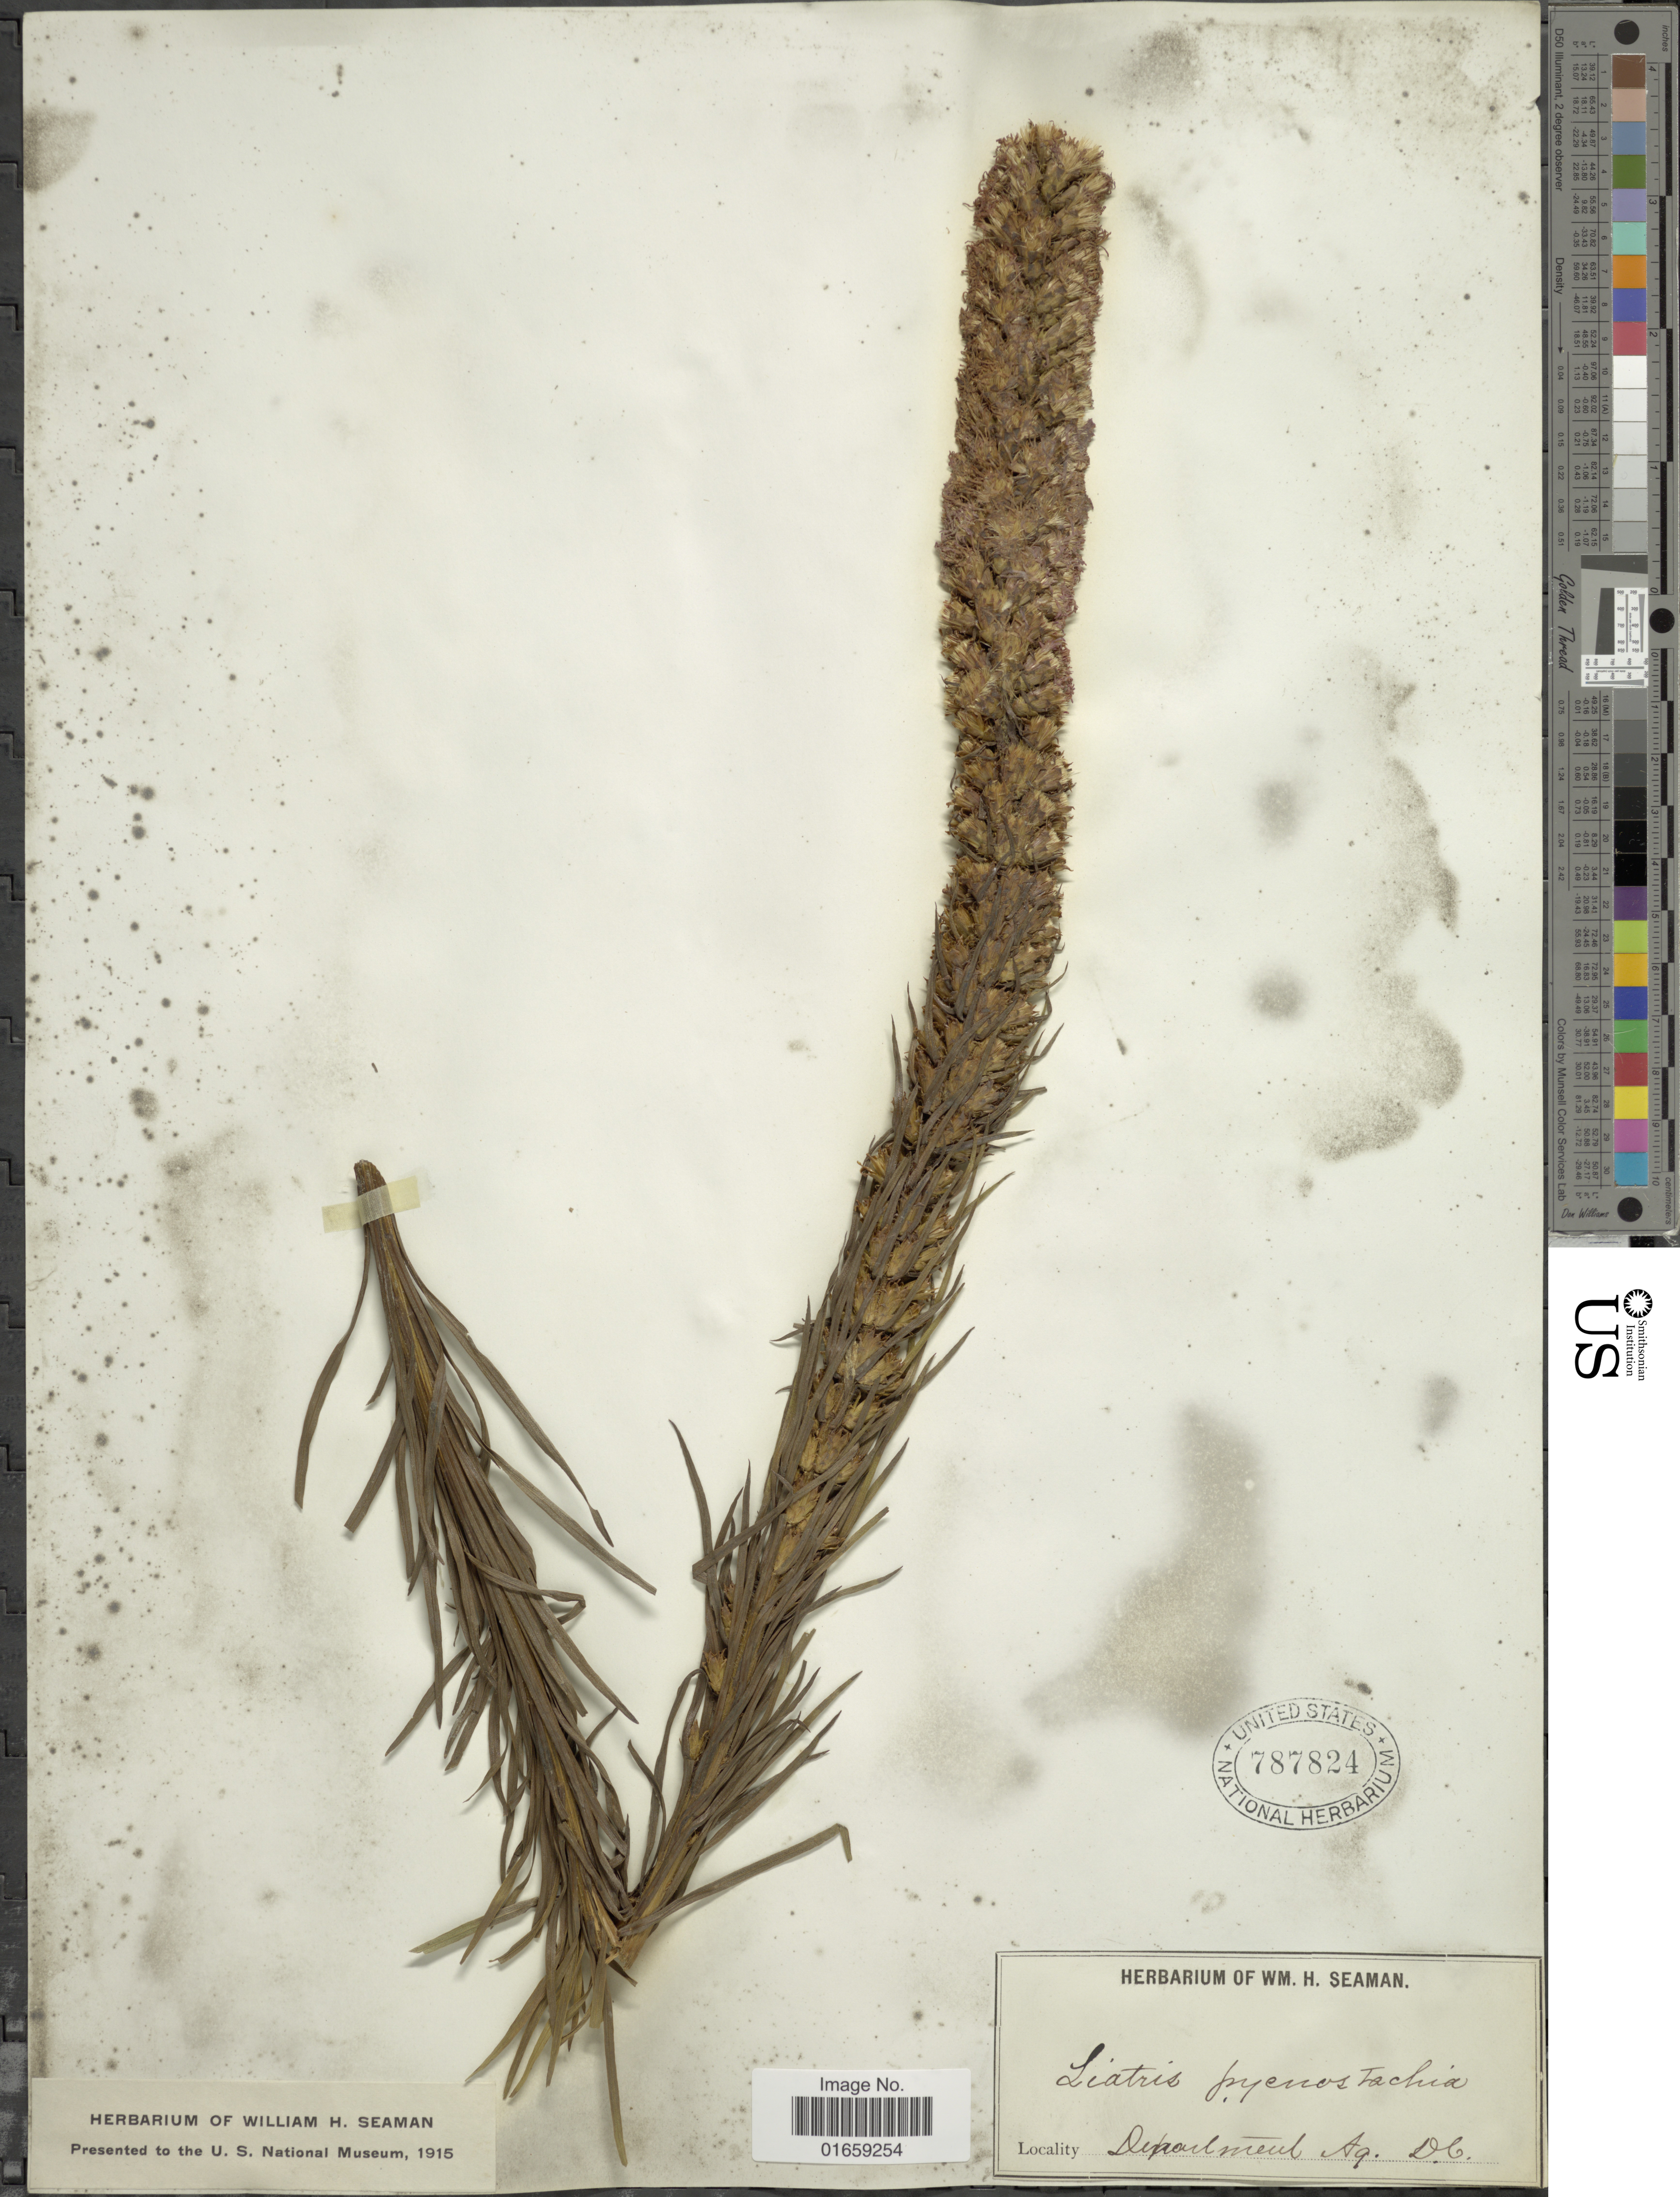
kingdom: Plantae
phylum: Tracheophyta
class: Magnoliopsida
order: Asterales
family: Asteraceae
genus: Liatris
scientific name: Liatris pycnostachya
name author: Michx.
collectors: ex herb. Seaman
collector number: s.n,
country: United States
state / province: District of Columbia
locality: Department Ag. DC.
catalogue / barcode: US 787824